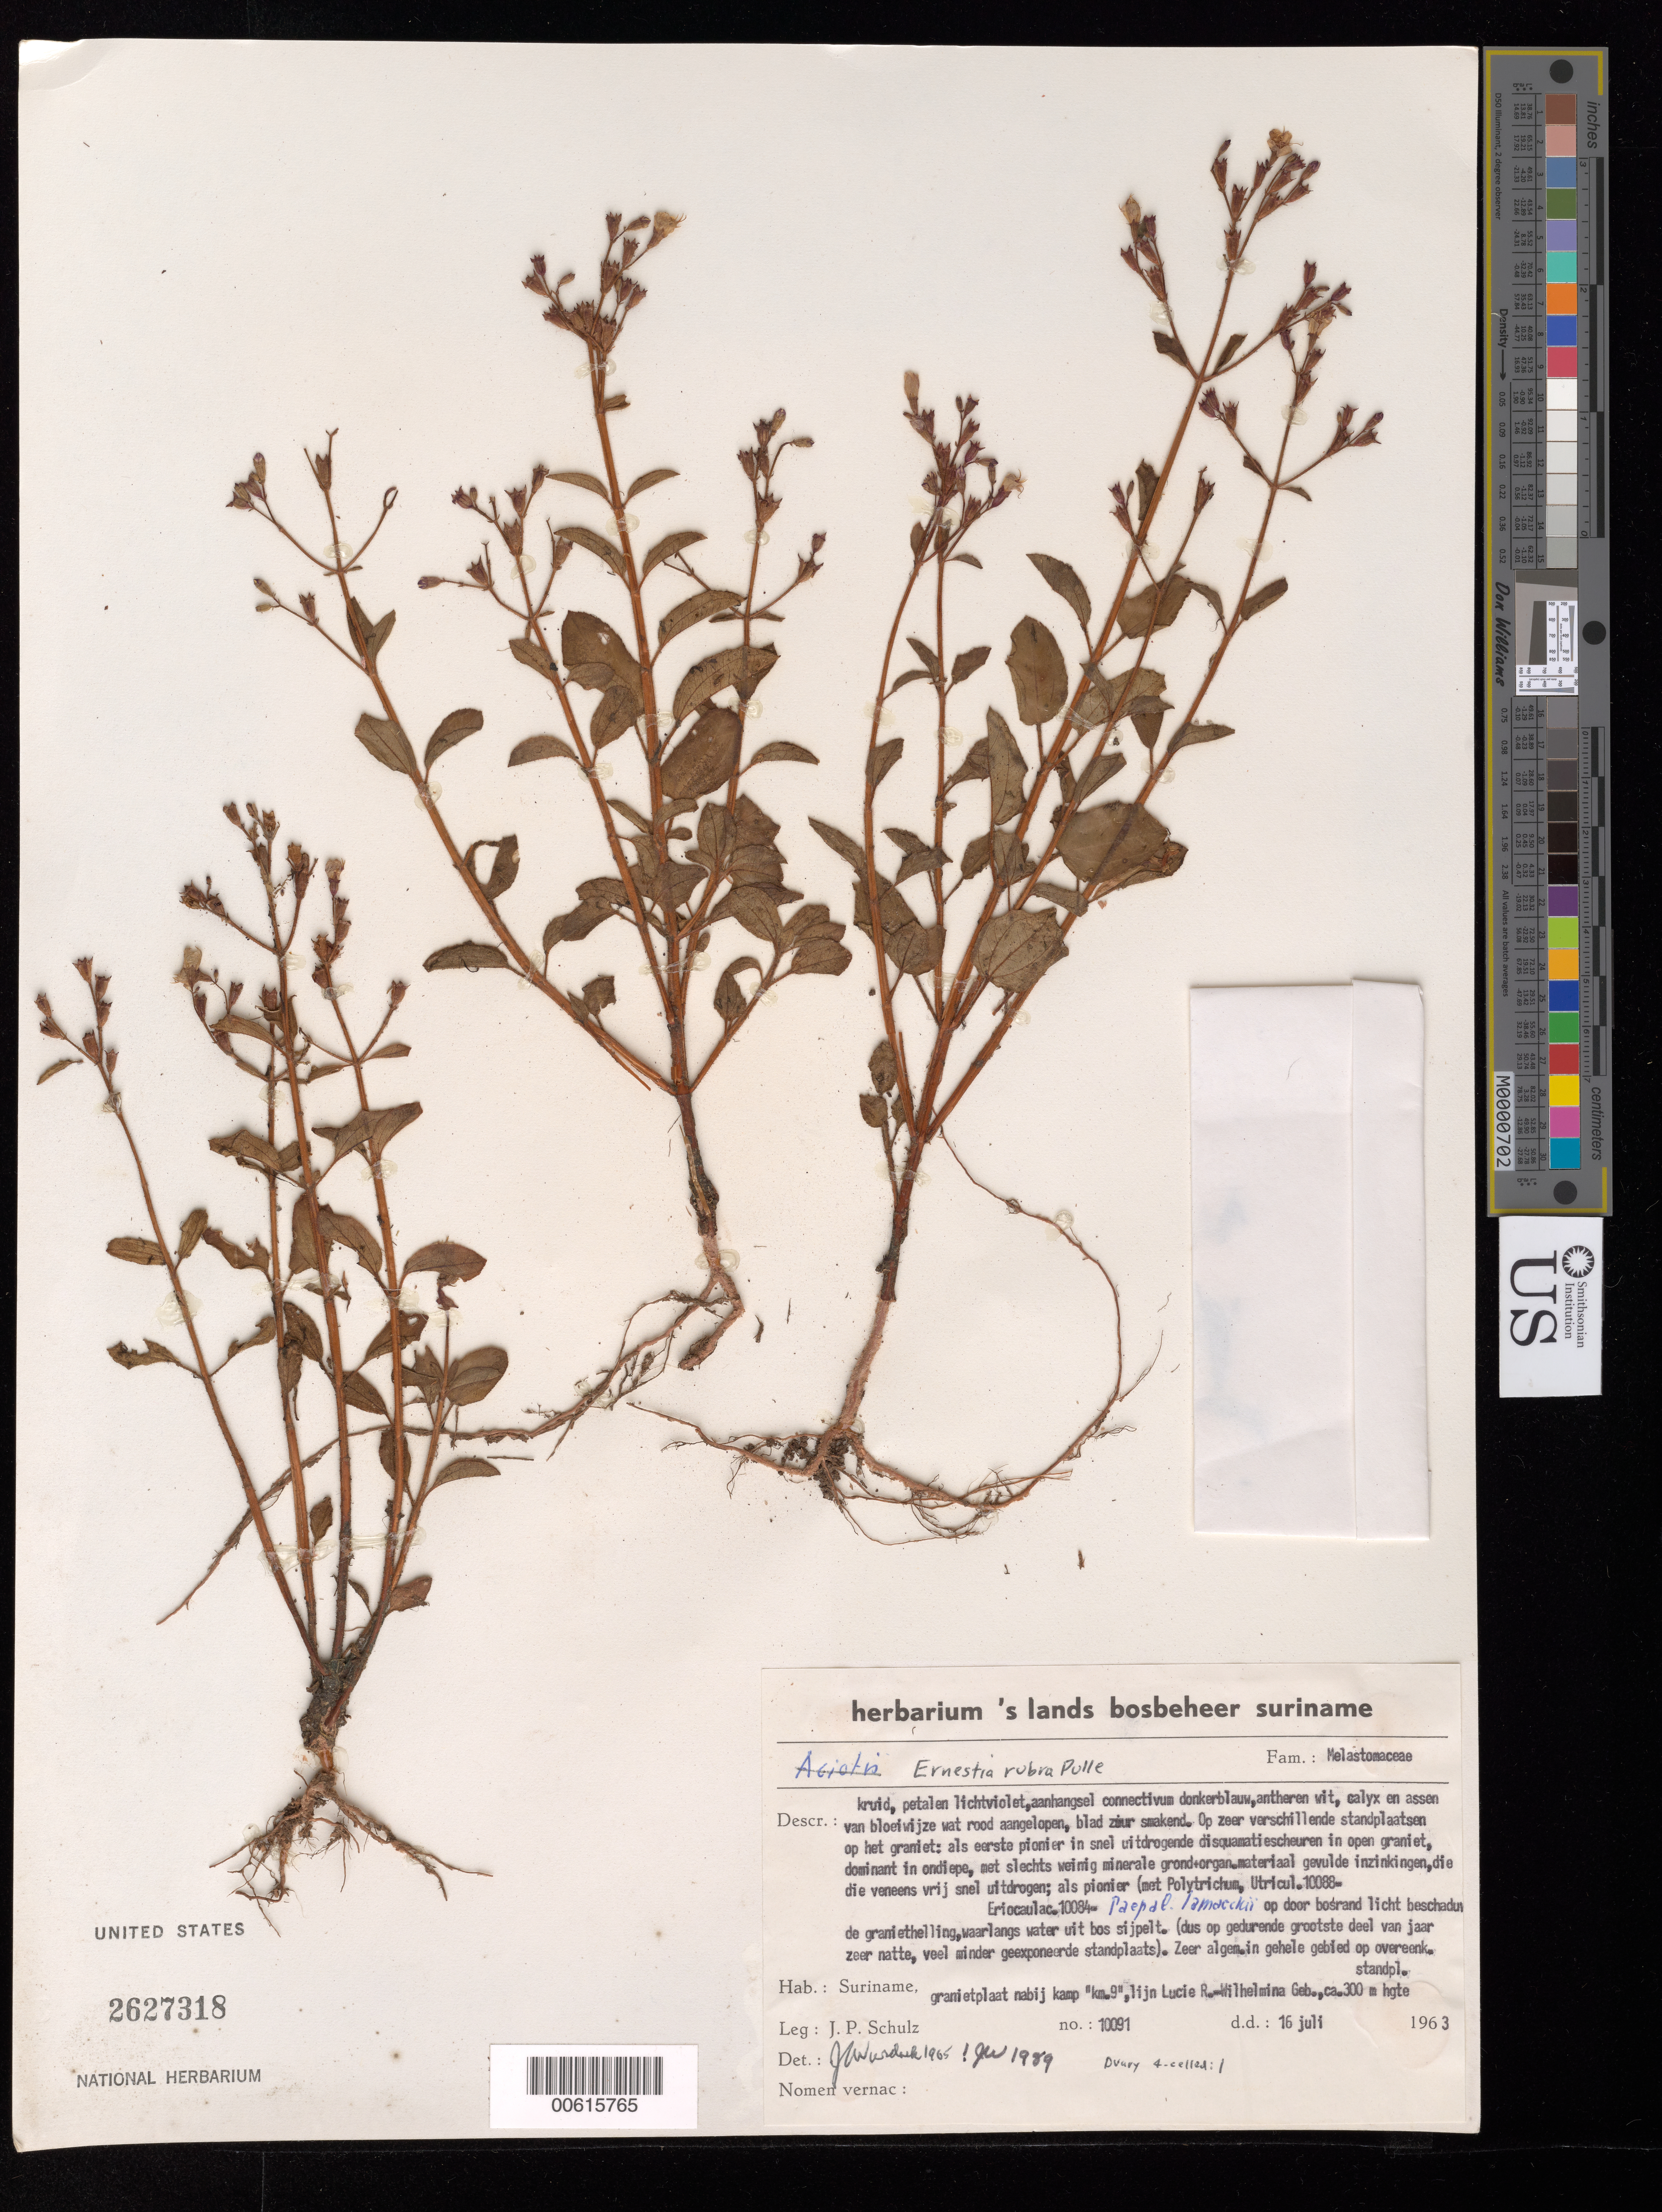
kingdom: Plantae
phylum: Tracheophyta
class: Magnoliopsida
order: Myrtales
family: Melastomataceae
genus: Ernestia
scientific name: Ernestia rubra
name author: Pulle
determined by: Wurdack, John J., (US), US (UNITED STATES)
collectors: J. P. Schulz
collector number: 10091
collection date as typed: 16-Jul-63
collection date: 1963-07-16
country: Suriname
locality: Wilhelminagebergte (Wilhelmina Mts.), Lucie R.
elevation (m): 300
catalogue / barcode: US 2627318